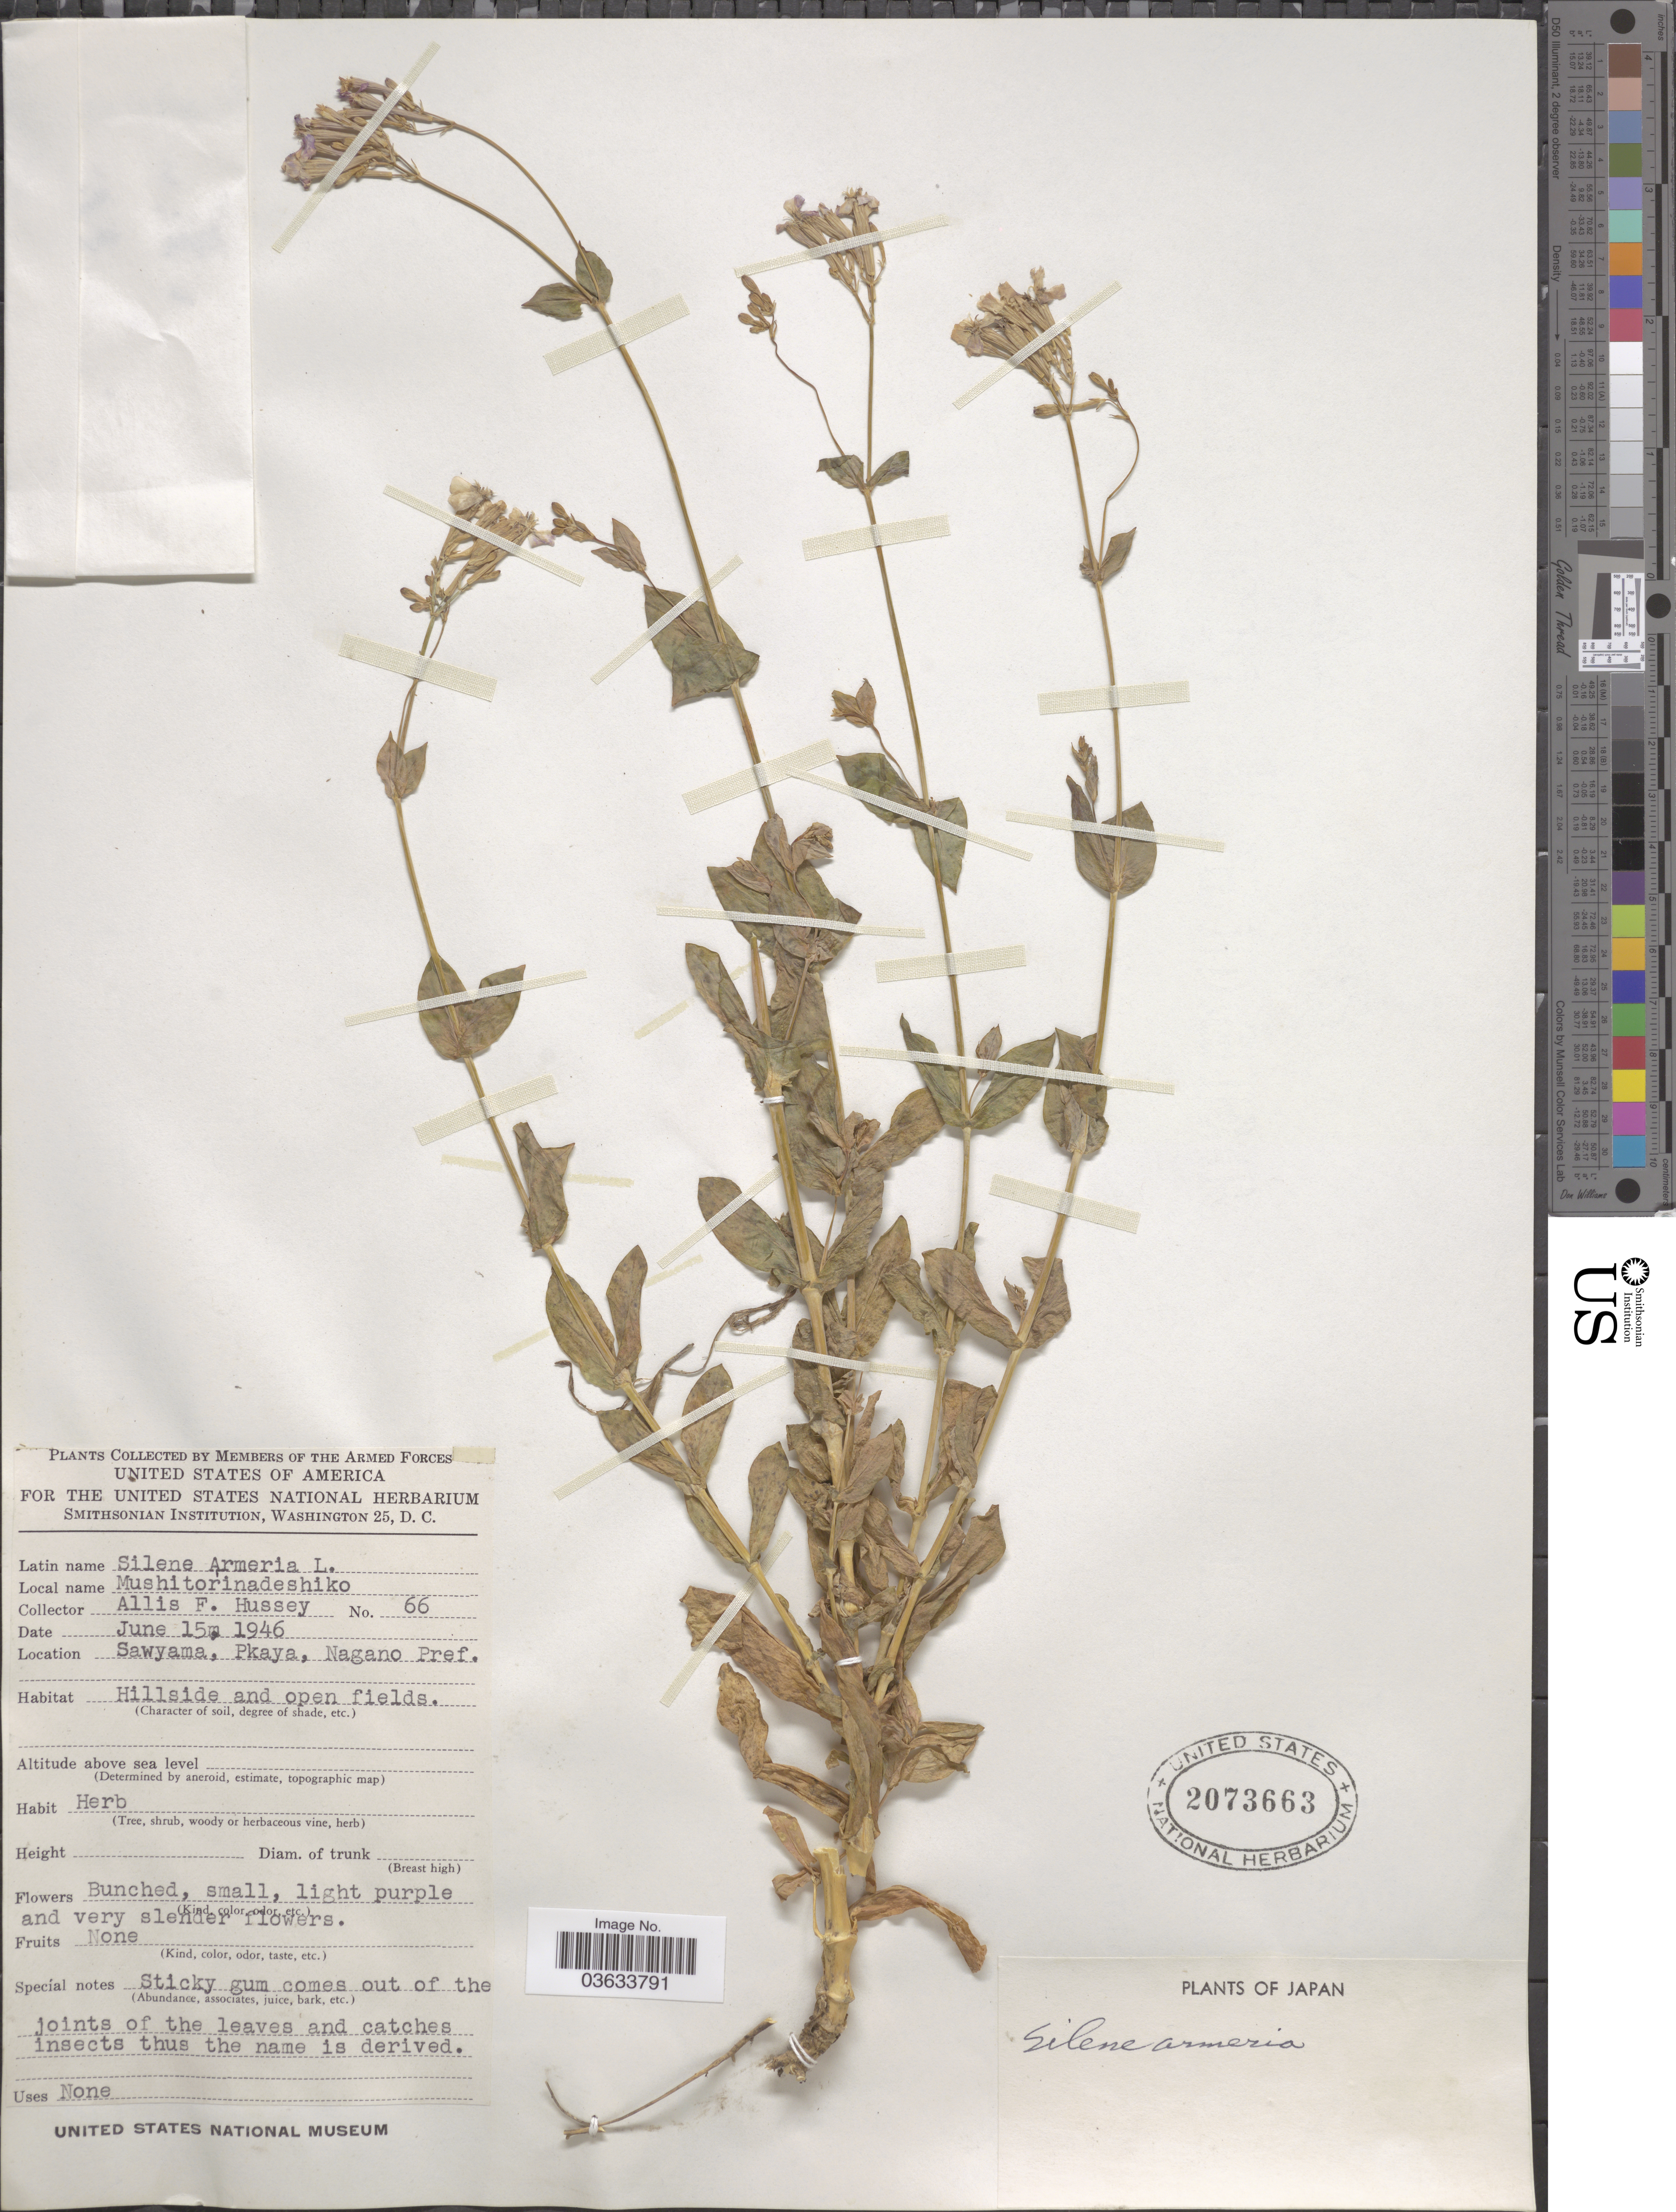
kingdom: Plantae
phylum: Tracheophyta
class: Magnoliopsida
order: Caryophyllales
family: Caryophyllaceae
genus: Atocion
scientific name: Atocion armeria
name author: (L.) Raf.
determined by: U.S. National Herbarium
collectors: A. Hussey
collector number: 66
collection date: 1946-06-15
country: Japan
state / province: Nagano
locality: Sawyama, Pkaya, Nagano Pref.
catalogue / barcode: US 2073663